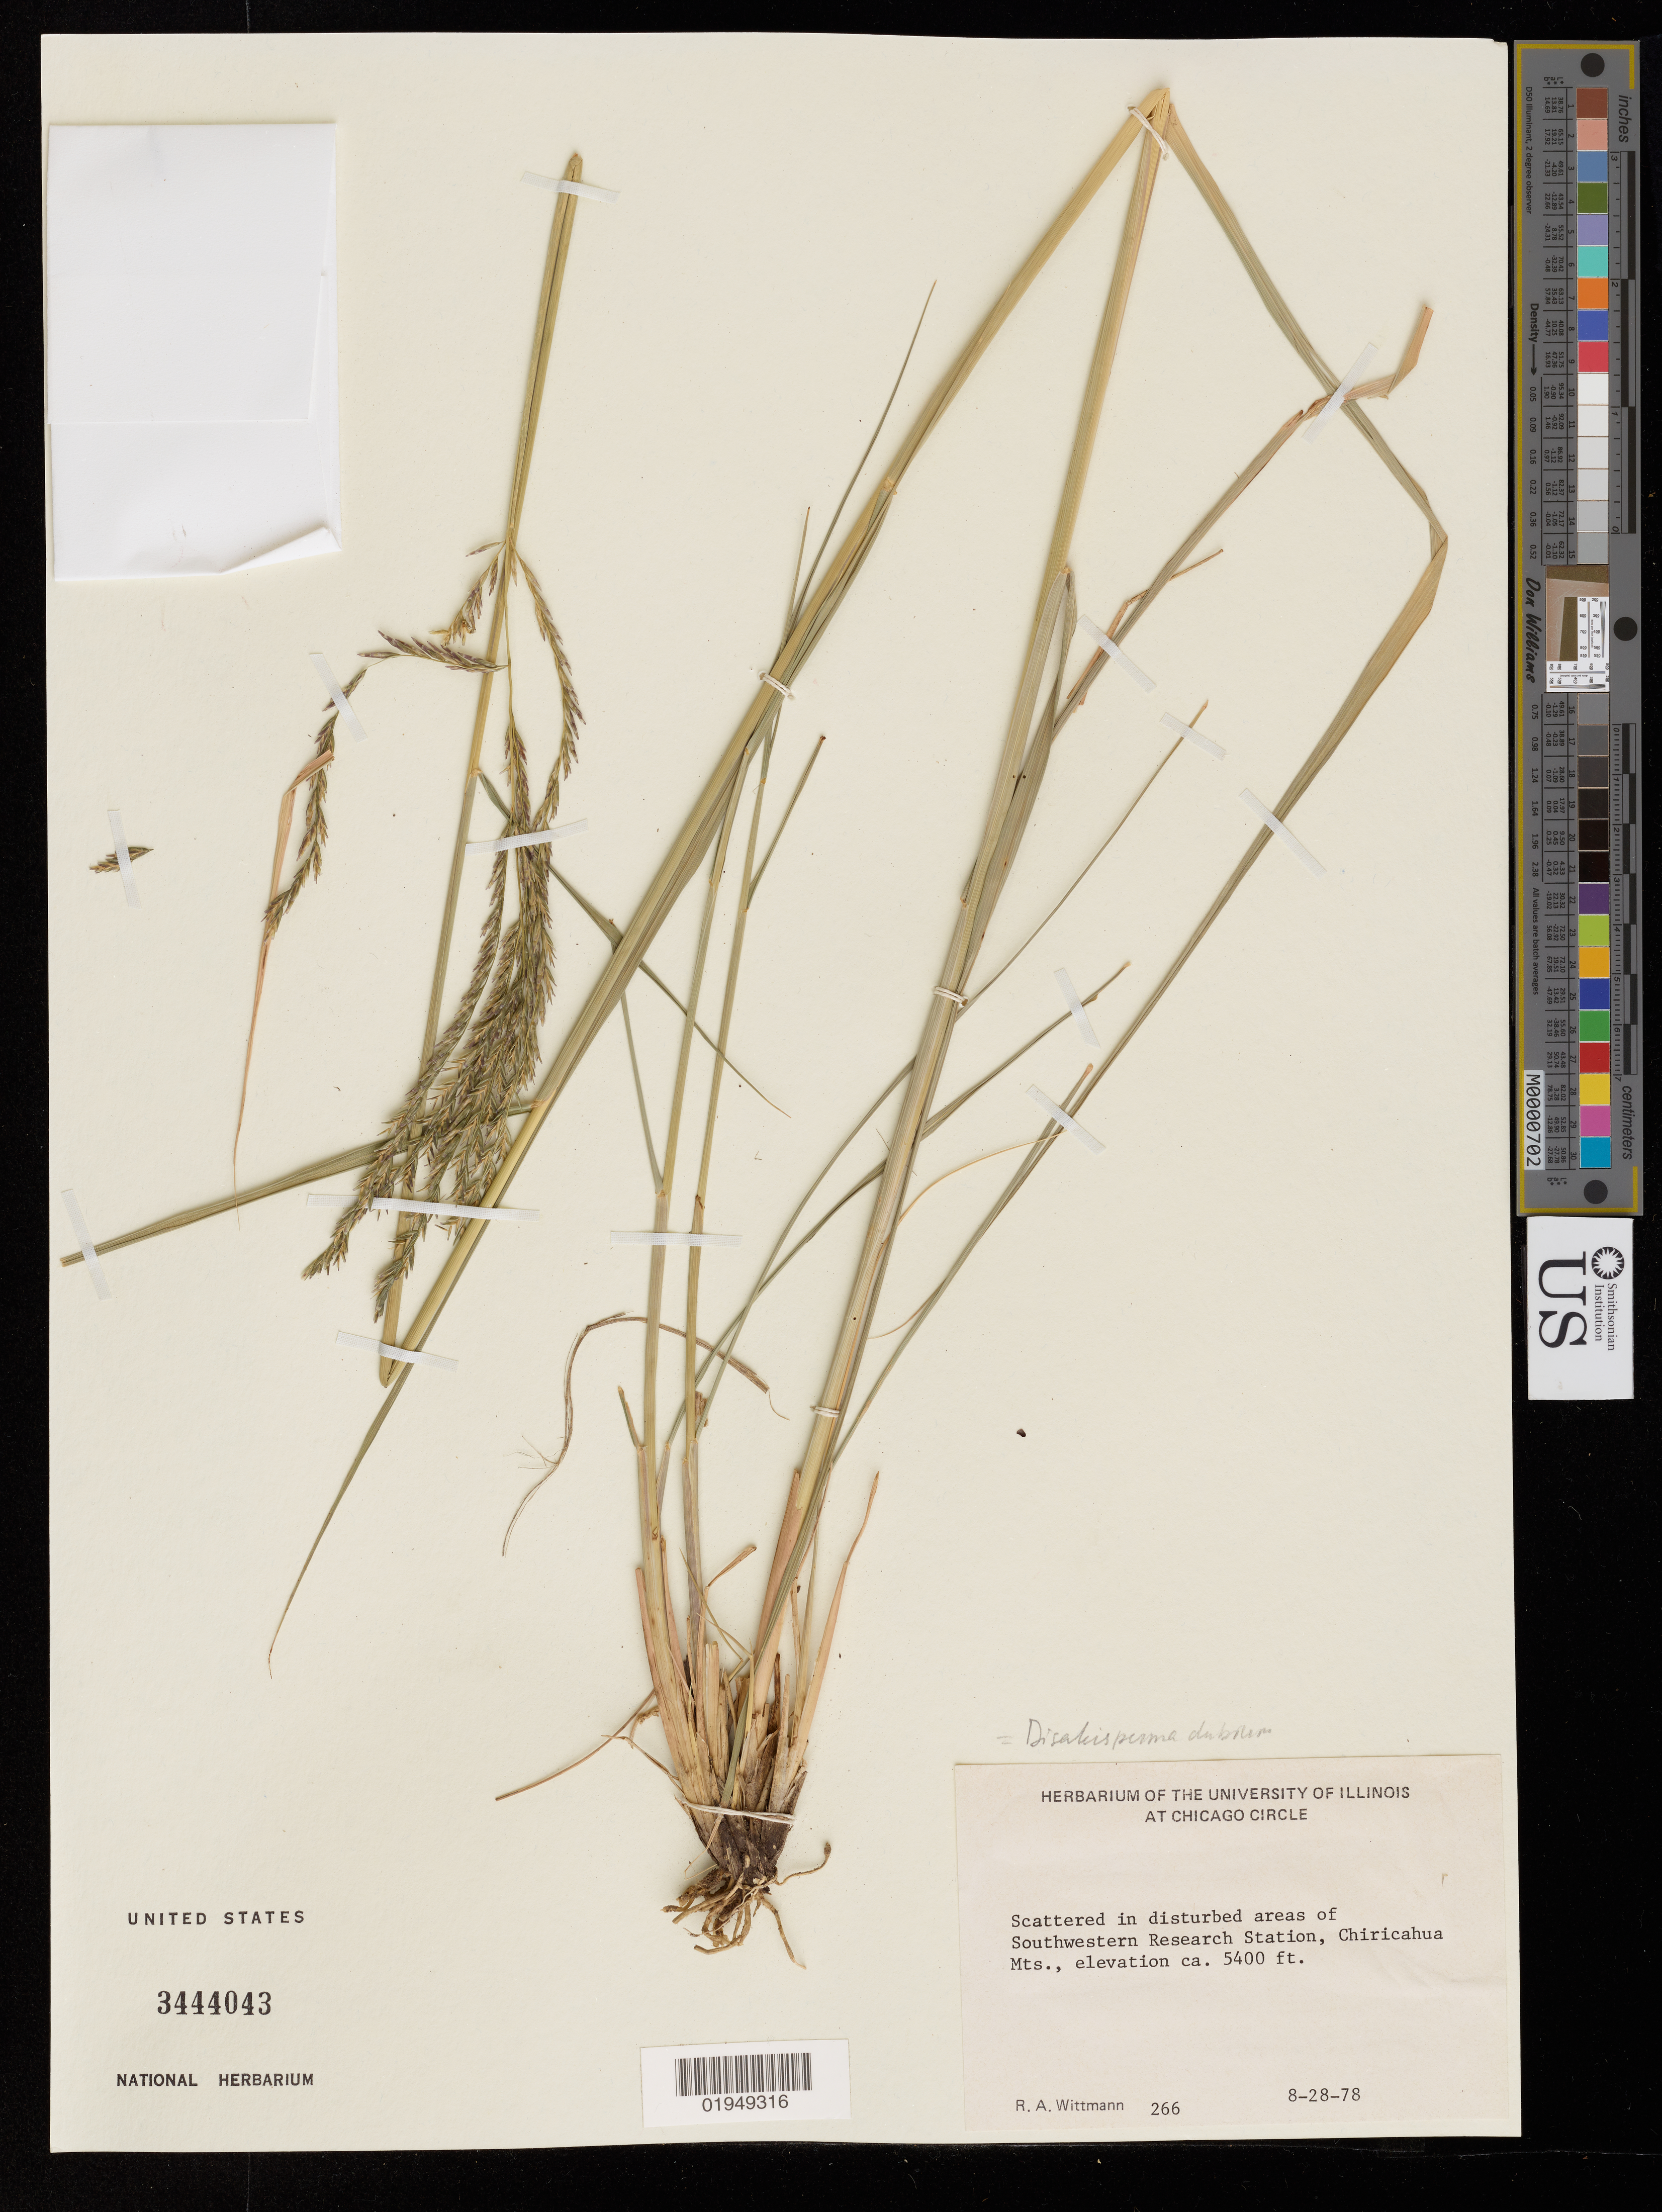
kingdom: Plantae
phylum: Tracheophyta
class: Liliopsida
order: Poales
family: Poaceae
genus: Disakisperma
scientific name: Disakisperma dubium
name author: (Kunth) P.M. Peterson & N. Snow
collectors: R. Wittmann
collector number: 266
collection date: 1978-08-28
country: United States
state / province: Arizona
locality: Cochise Co. scattered in disturbed areas of Southwestern Research Station, Chiricahua Mts.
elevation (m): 1646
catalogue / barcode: US 3444043